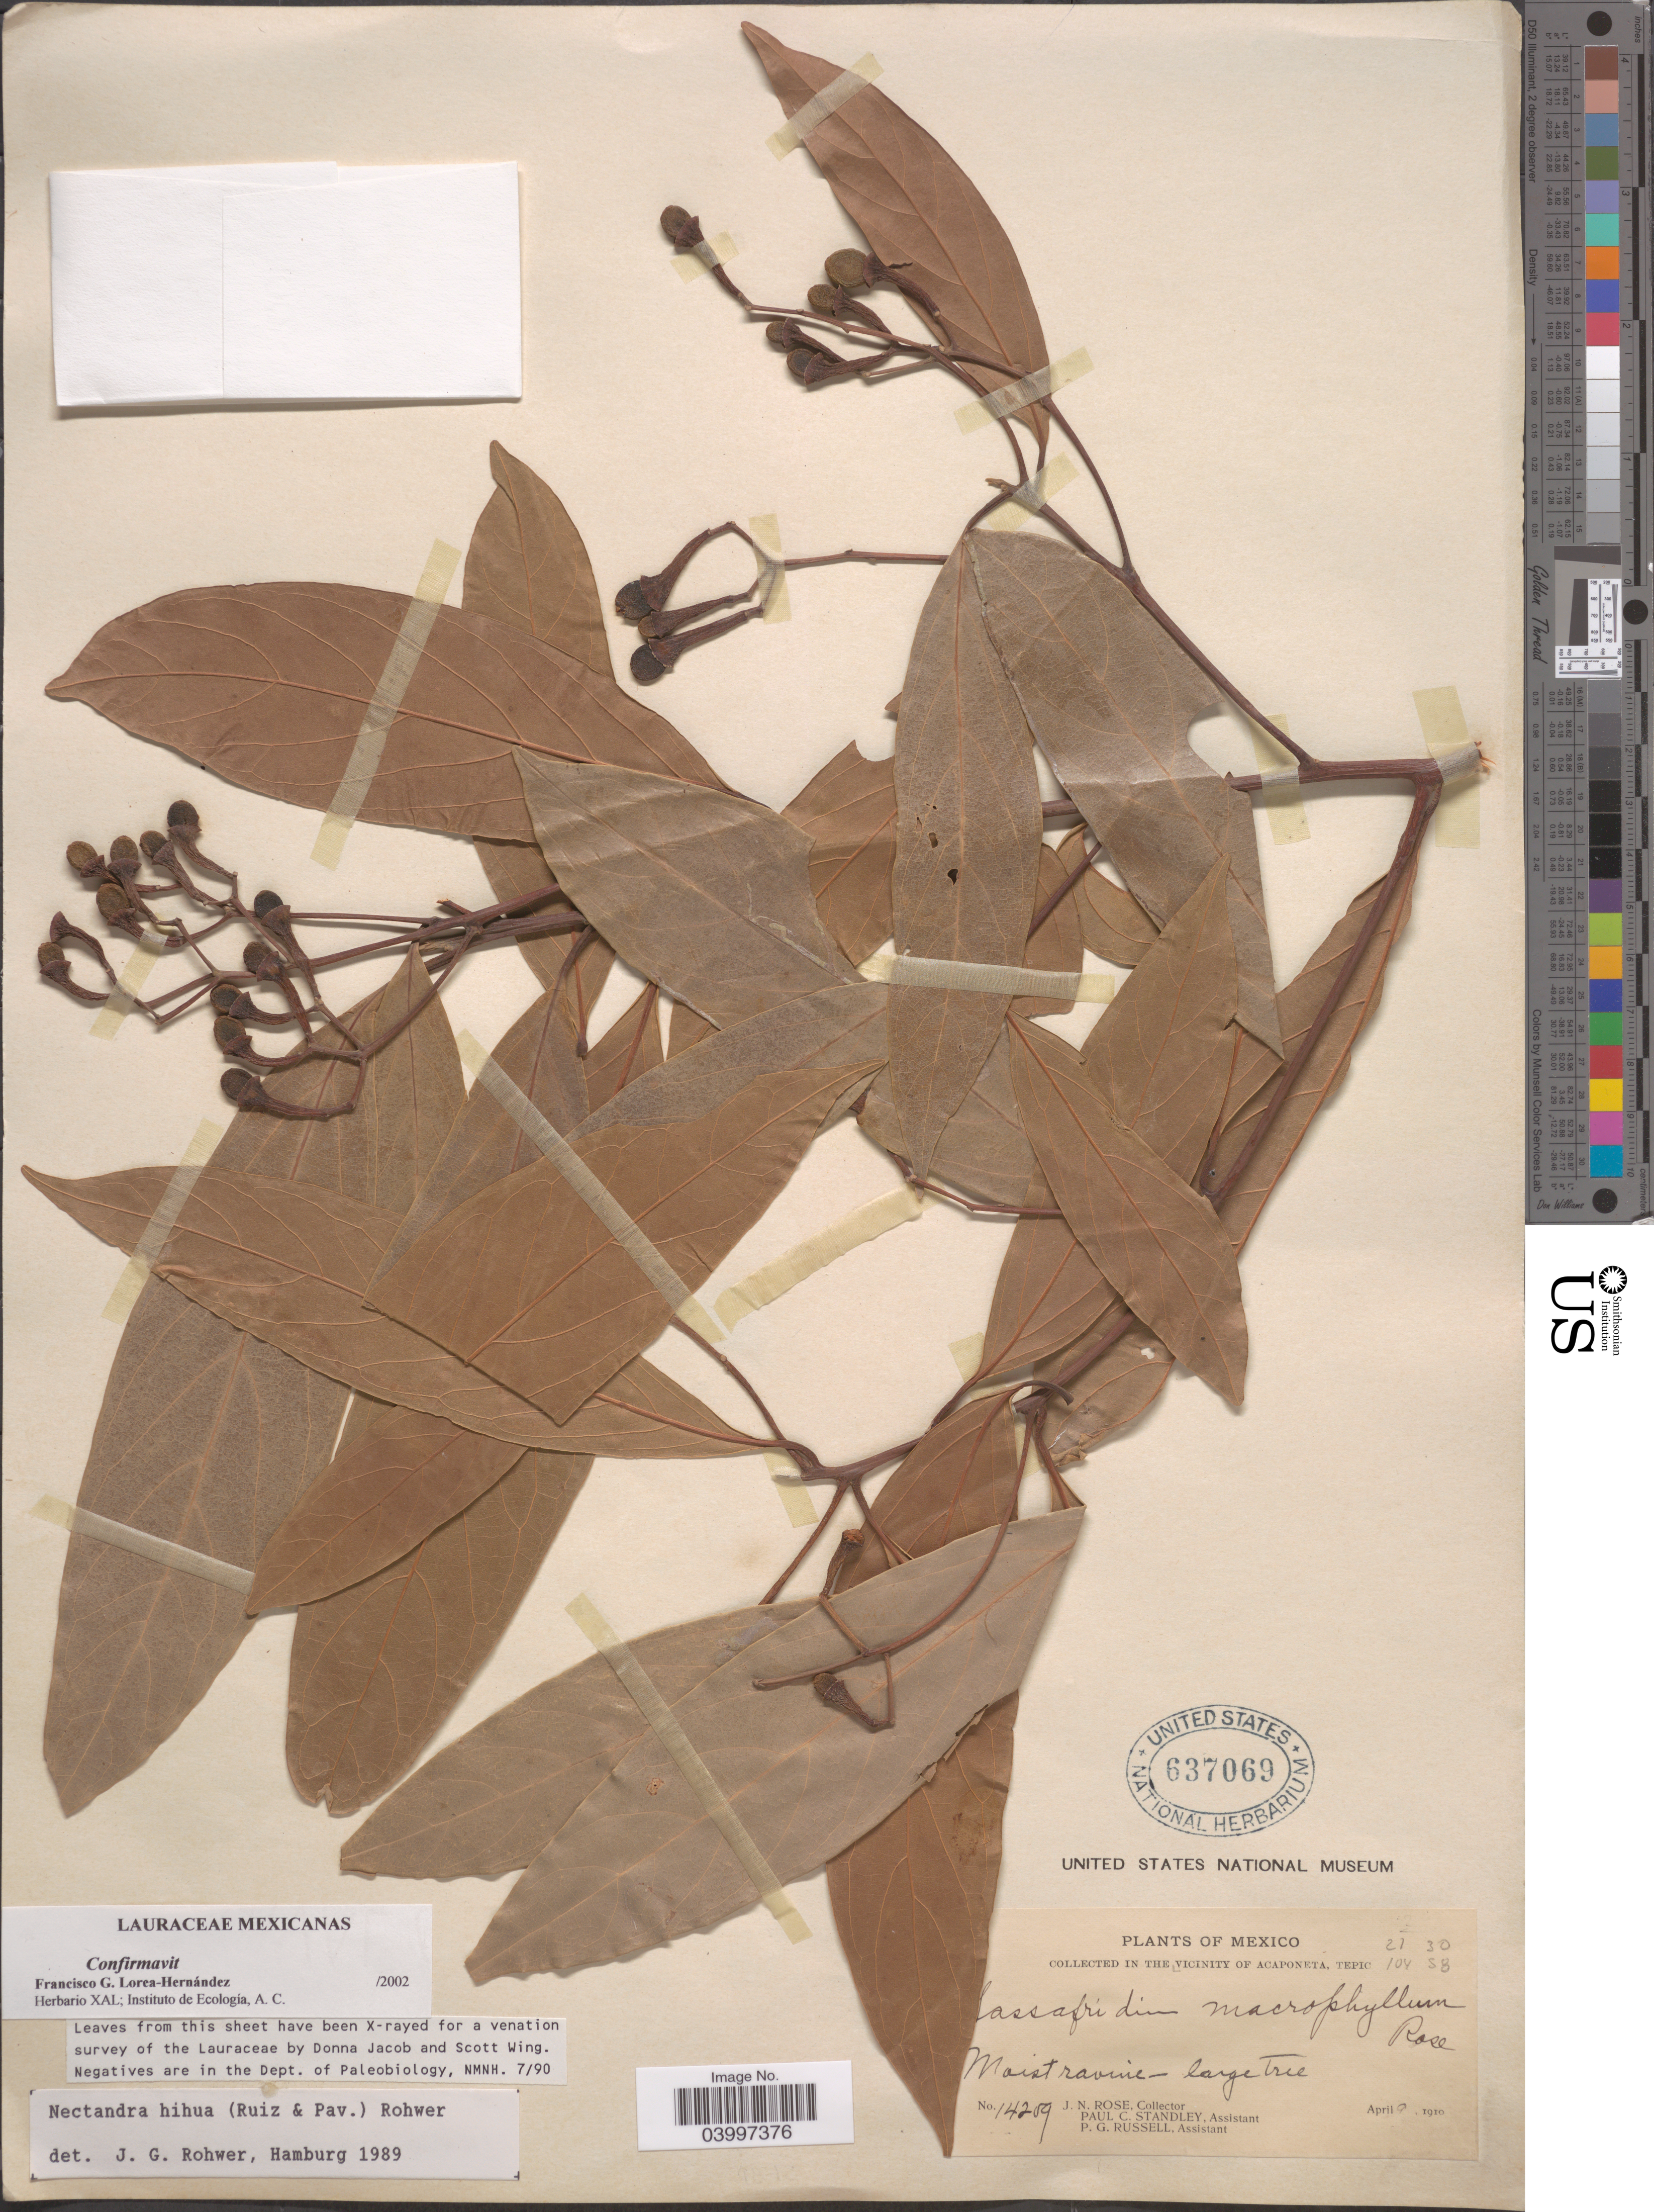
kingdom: Plantae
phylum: Tracheophyta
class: Magnoliopsida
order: Laurales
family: Lauraceae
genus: Nectandra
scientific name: Nectandra hihua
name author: (Ruiz & Pav.) Rohwer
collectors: J. N. Rose, P. C. Standley & P. G. Russell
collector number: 14259*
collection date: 1910-04-09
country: Mexico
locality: In the vicinity of Acaponeta, Tepic.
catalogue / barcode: US 637069